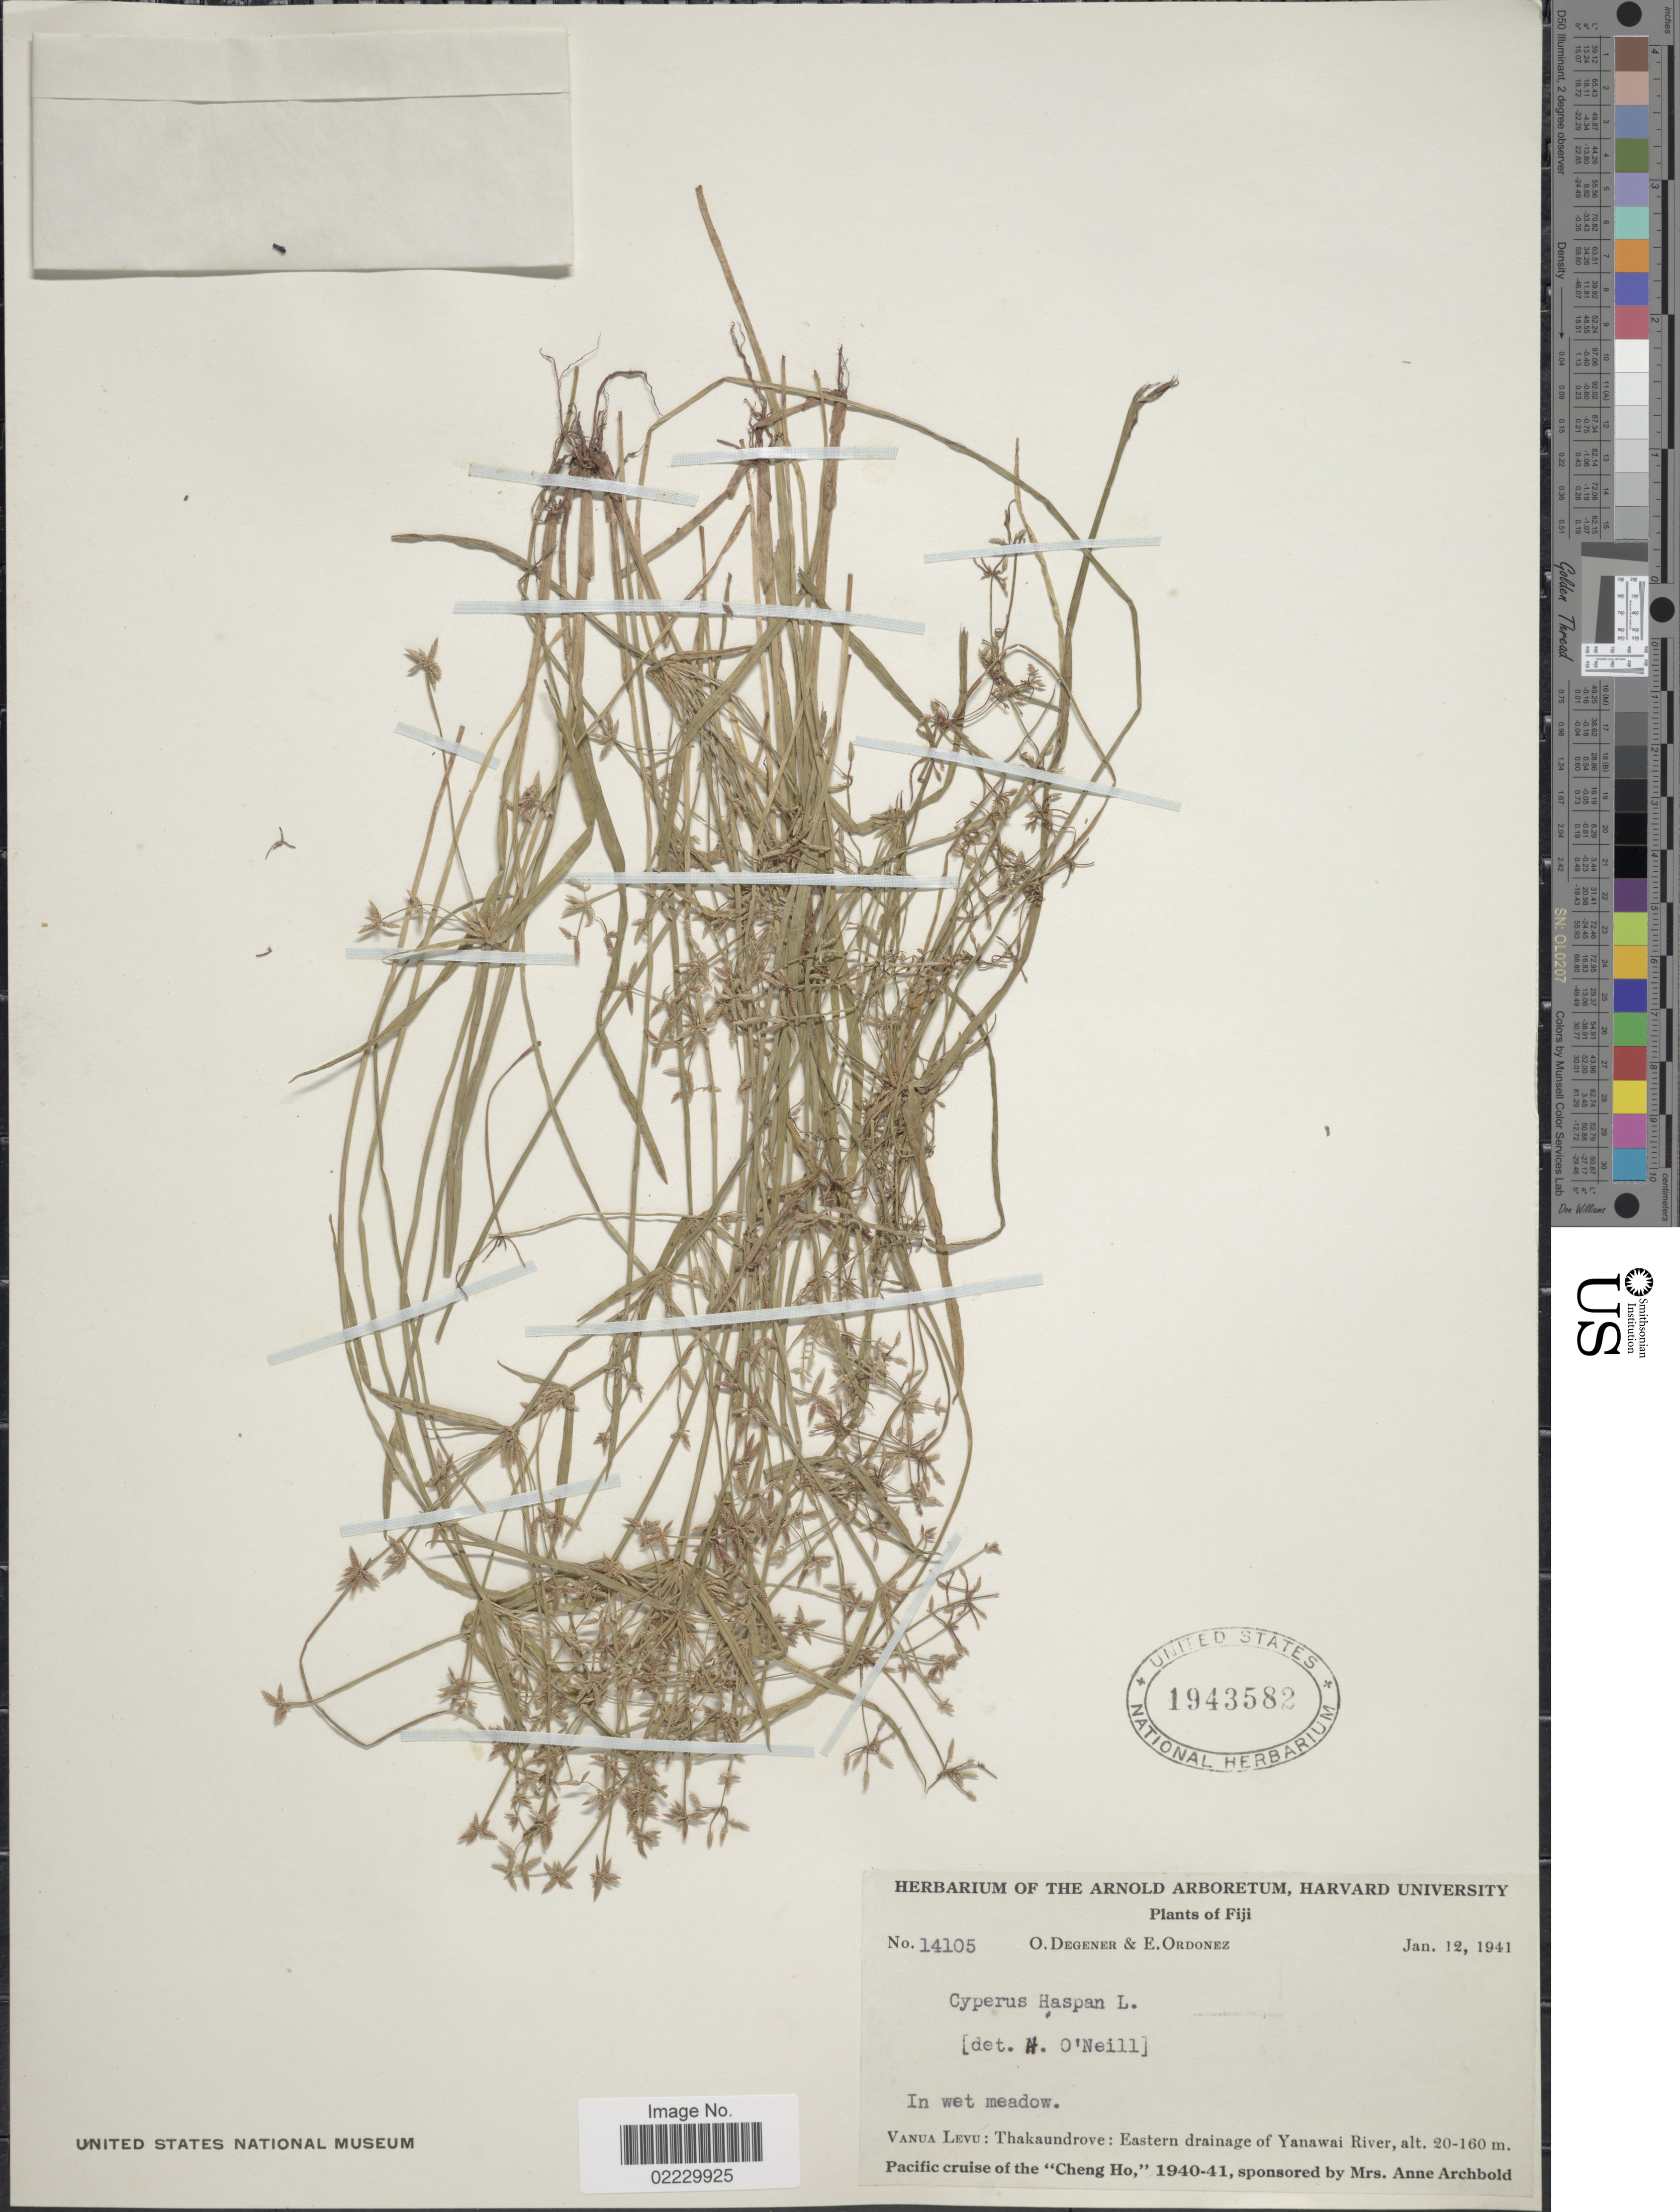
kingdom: Plantae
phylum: Tracheophyta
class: Liliopsida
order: Poales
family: Cyperaceae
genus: Cyperus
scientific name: Cyperus haspan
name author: L.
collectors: O. Degener & E. Ordonez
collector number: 14105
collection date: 1941-01-12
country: Fiji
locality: Vanua Levu: Thakaundrove: eastern drainage of Yanawai River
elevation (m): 20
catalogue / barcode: US 1943582